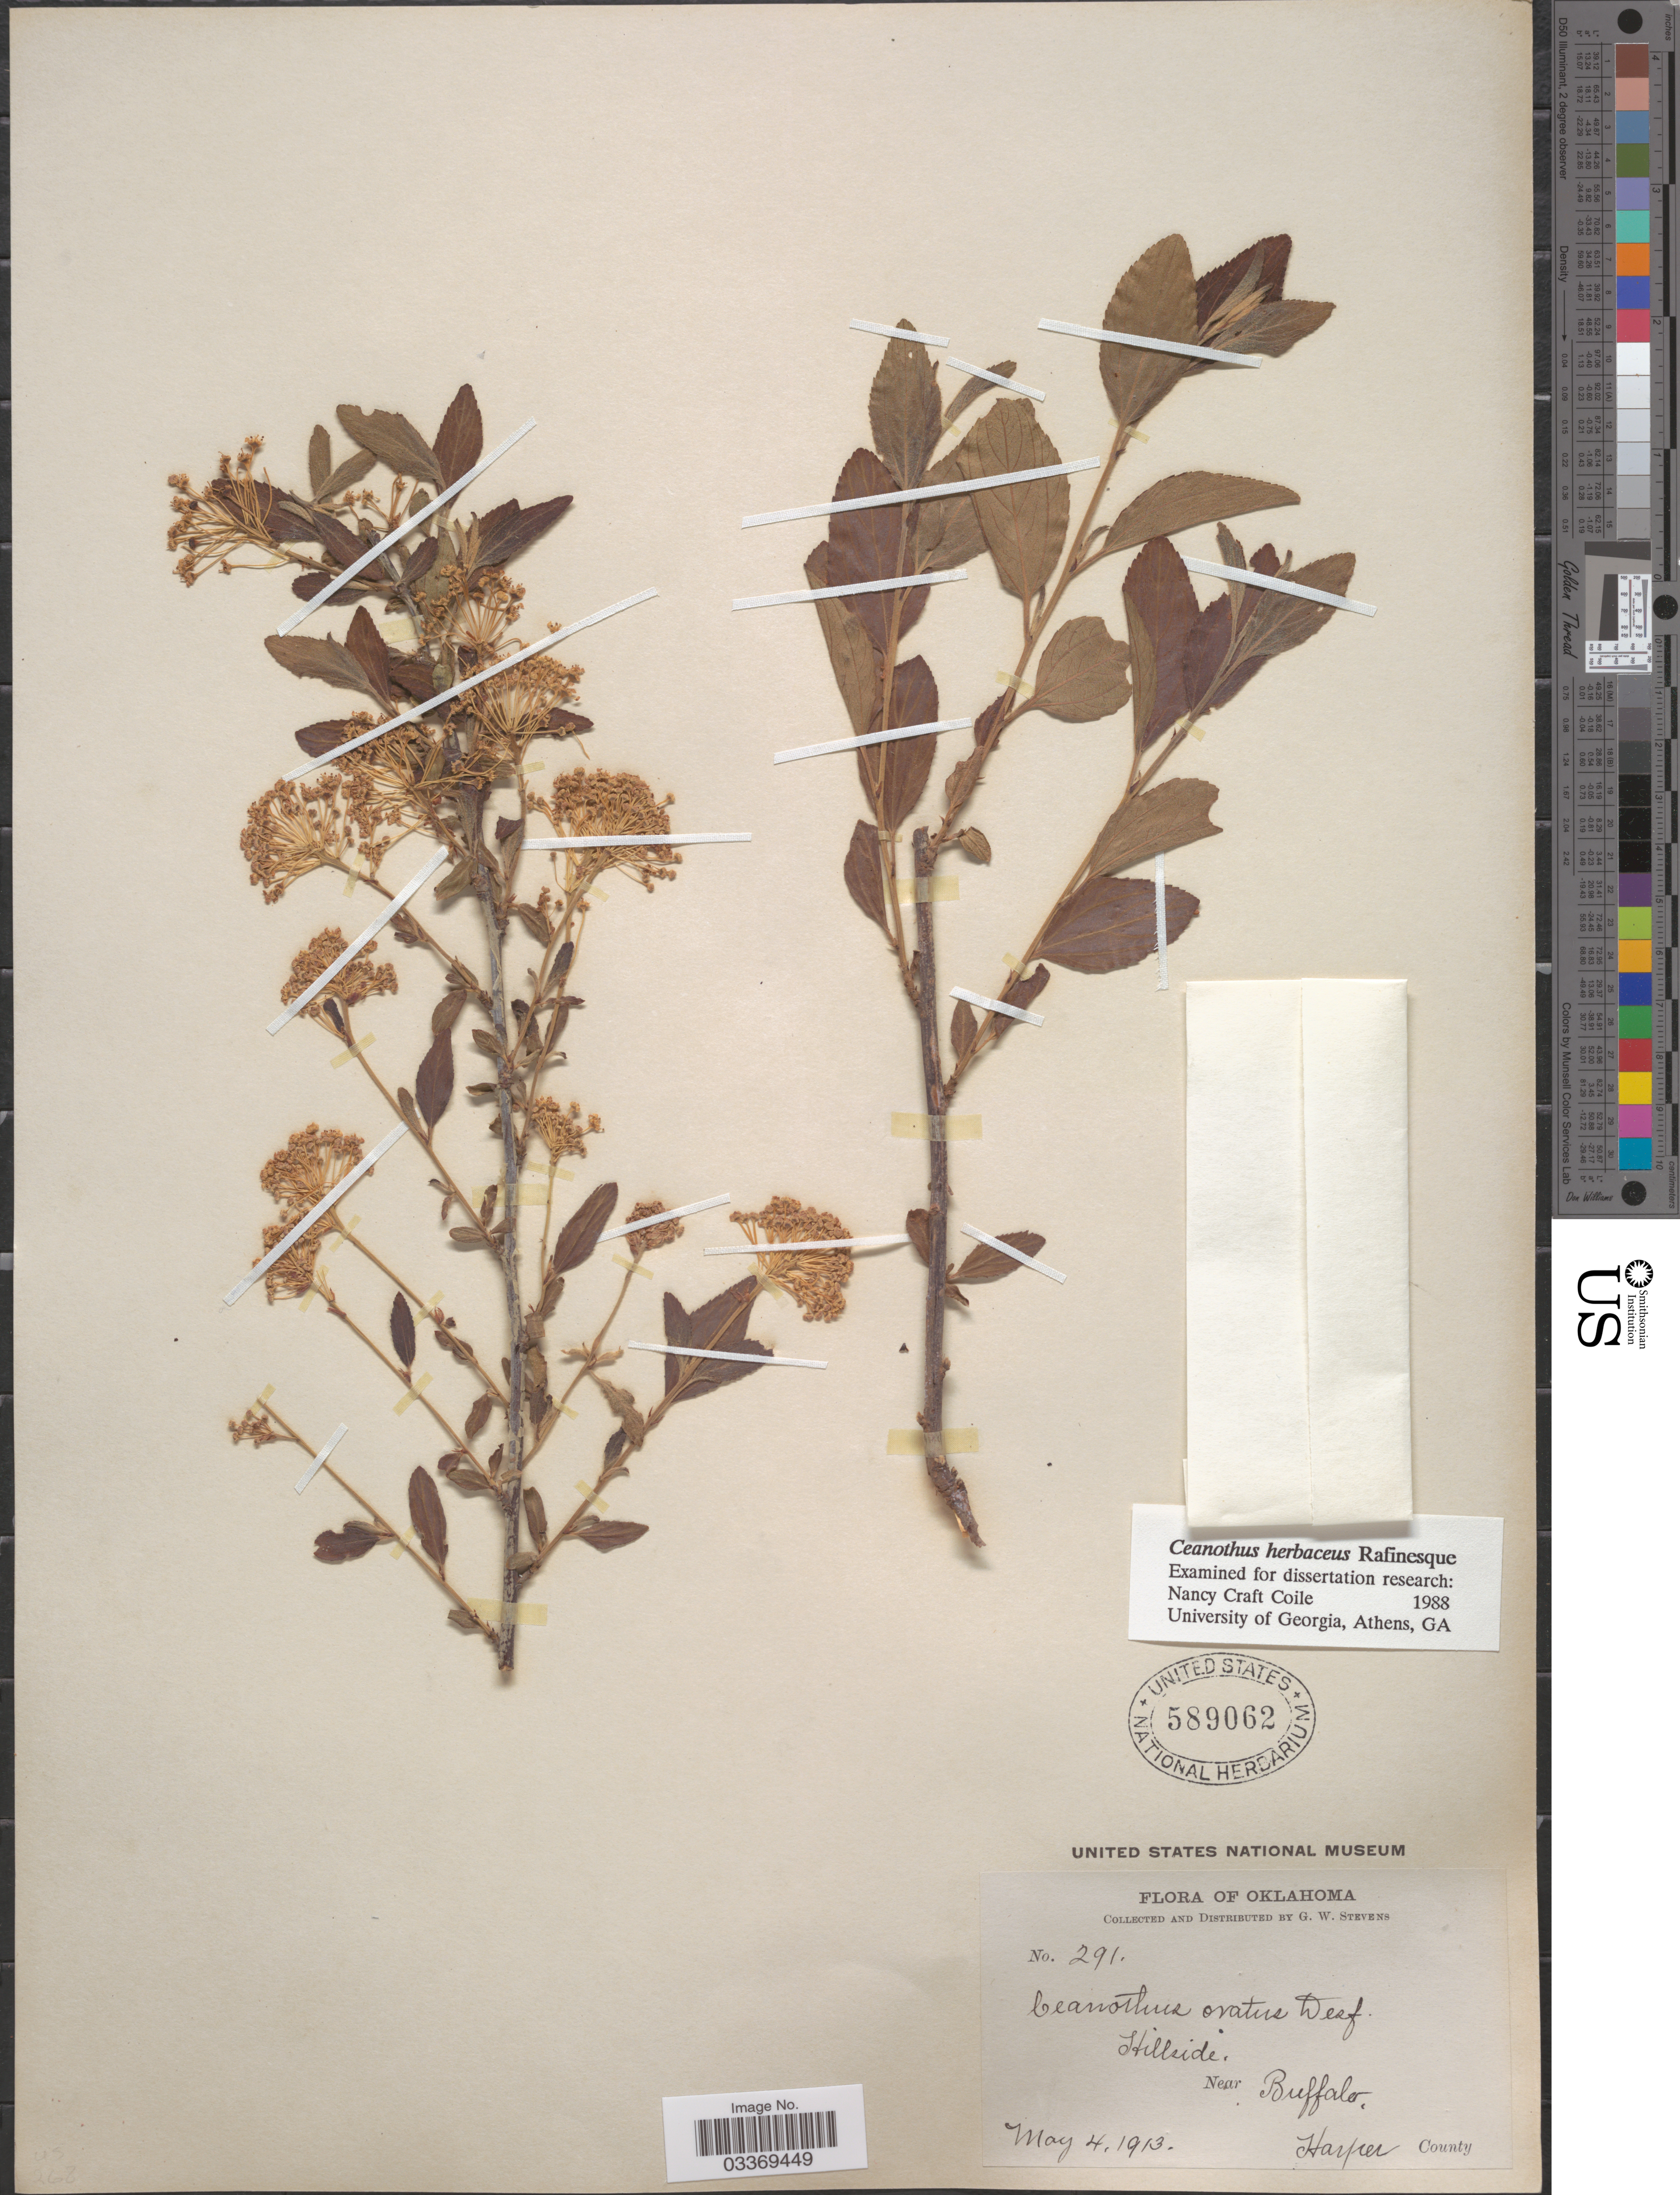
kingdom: Plantae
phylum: Tracheophyta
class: Magnoliopsida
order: Rosales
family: Rhamnaceae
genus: Ceanothus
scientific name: Ceanothus ovatus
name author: Desf.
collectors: G. W. Stevens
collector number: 291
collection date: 1913-05-04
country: United States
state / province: Oklahoma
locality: Near Buffalo, Harper County.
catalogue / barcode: US 589062